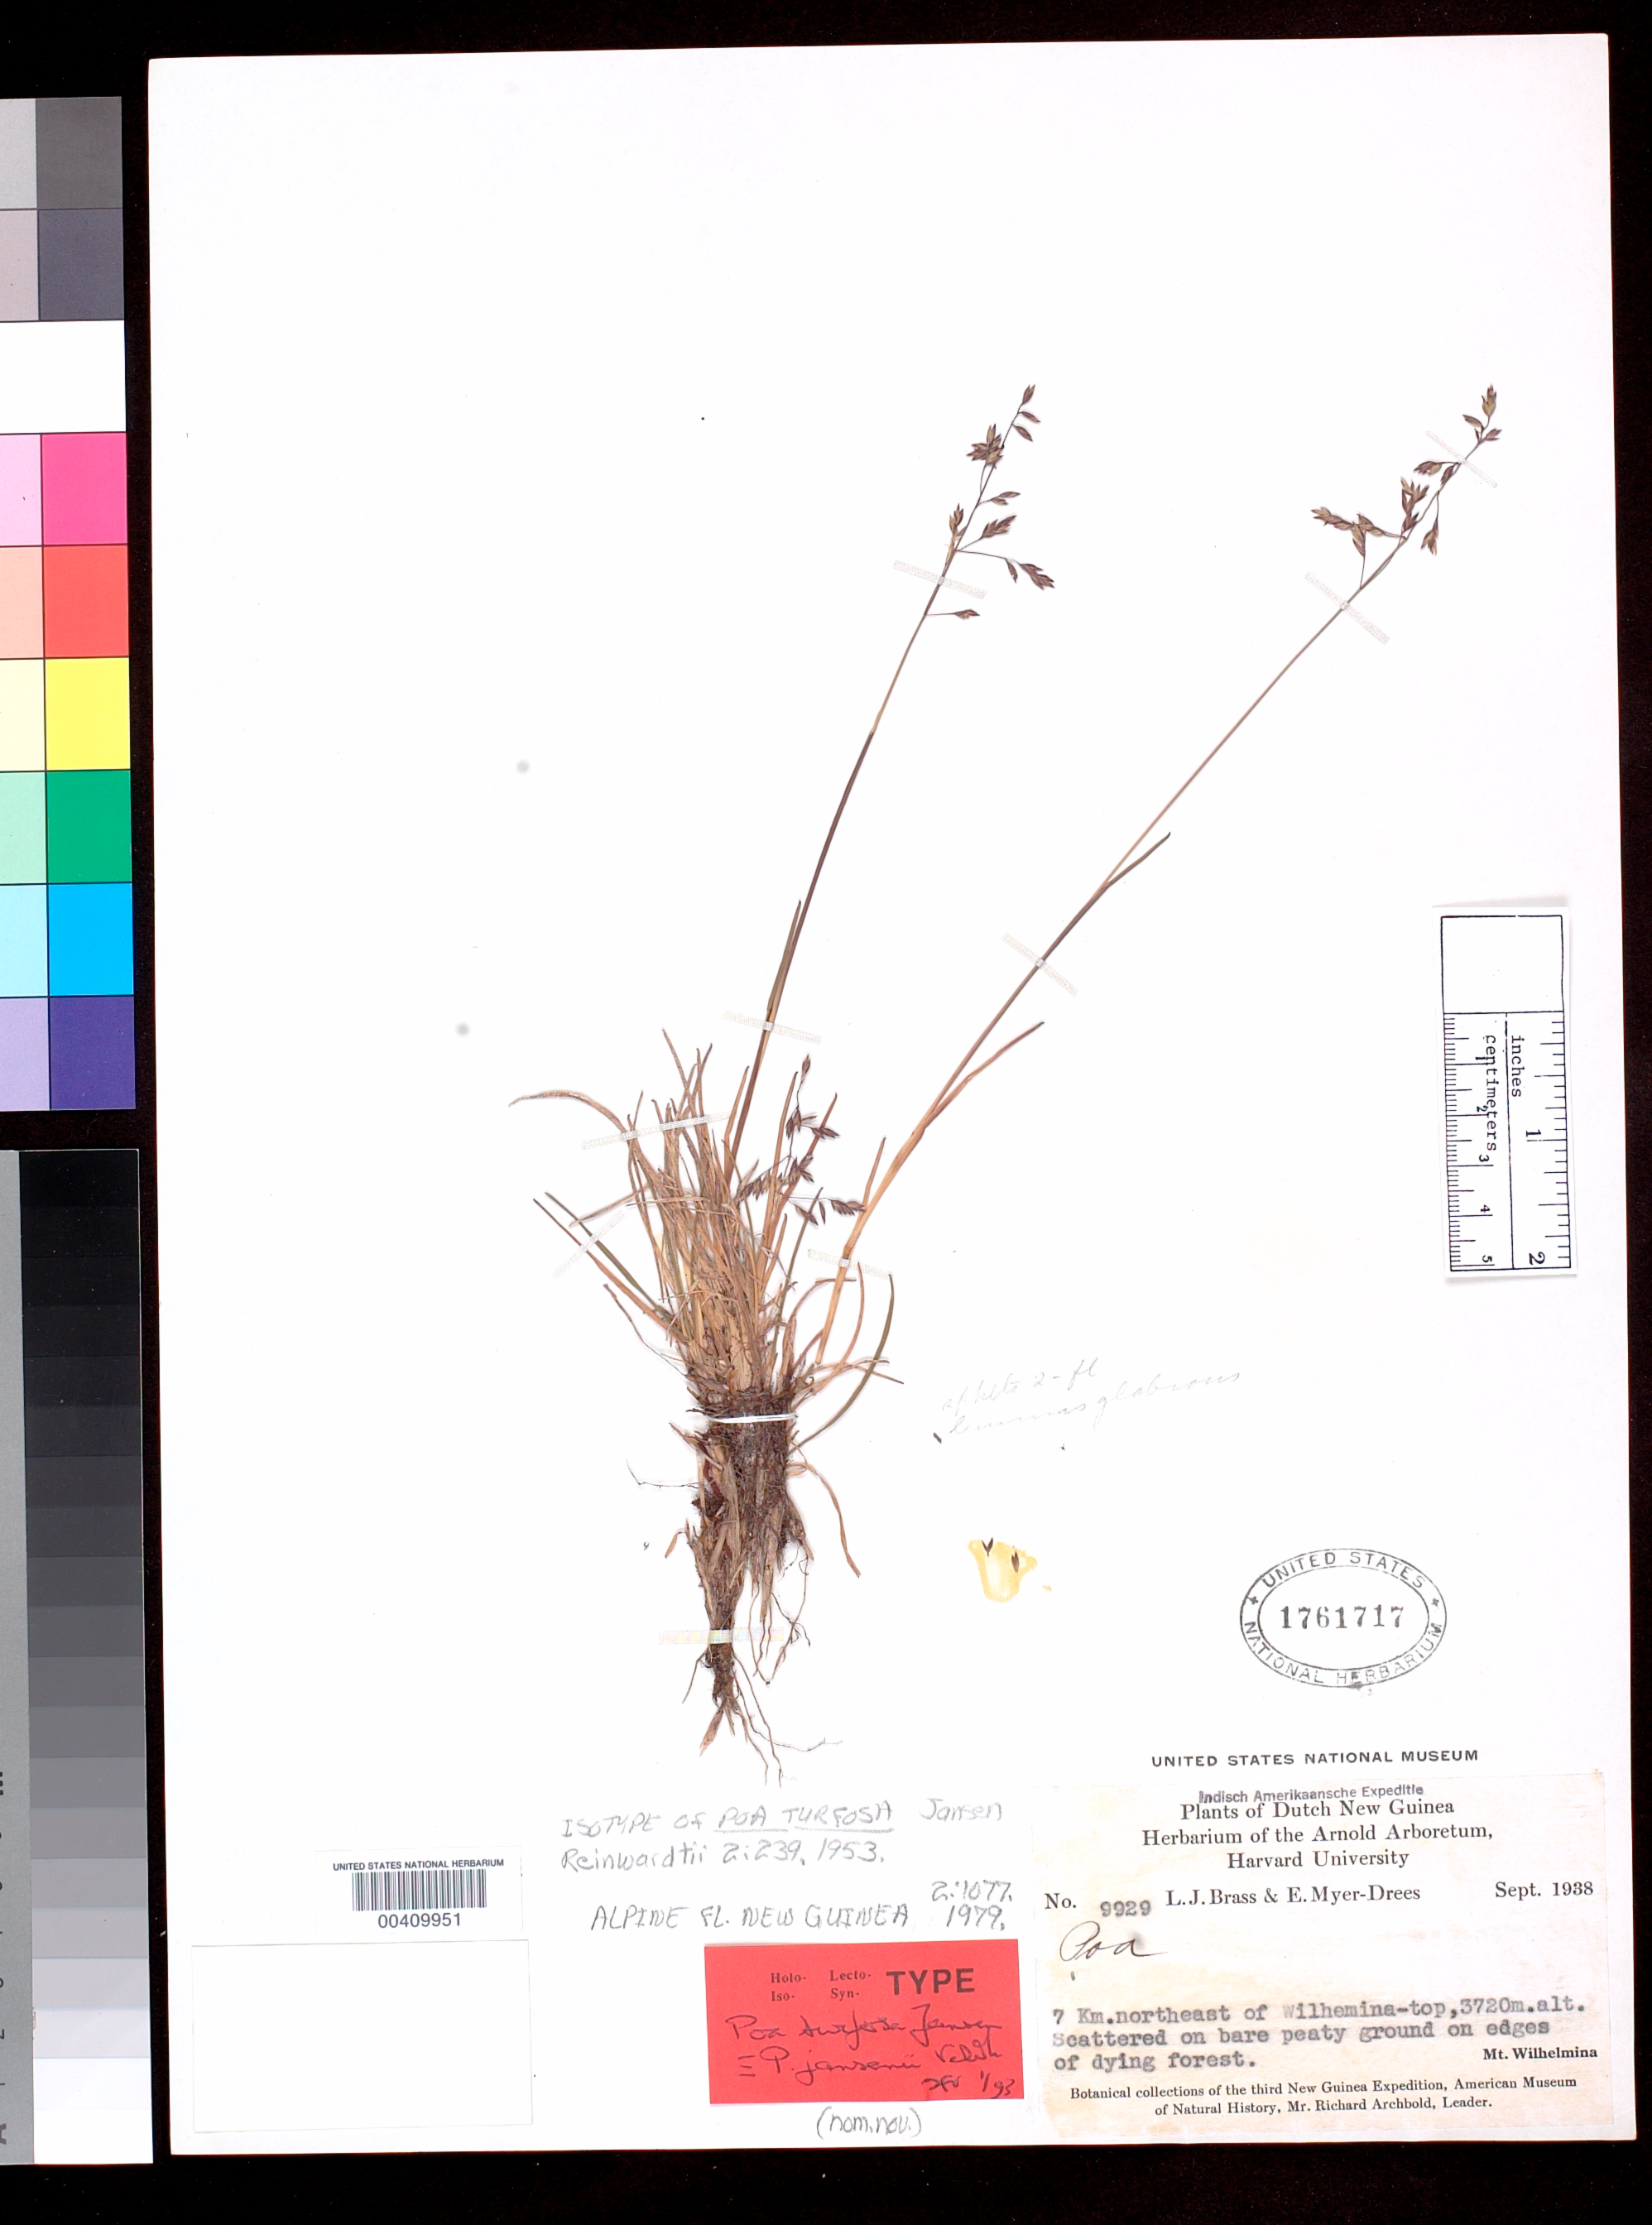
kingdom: Plantae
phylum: Tracheophyta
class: Liliopsida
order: Poales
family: Poaceae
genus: Poa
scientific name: Poa turfosa Jansen, nom. illeg.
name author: Jansen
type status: Isotype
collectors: L. J. Brass & R. Schodde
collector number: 9929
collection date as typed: Sep 1938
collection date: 1938-09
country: Indonesia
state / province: Papua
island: New Guinea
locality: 7 km NE of Wilhemina-top, Mt. Wilhelmina. Irian Barat.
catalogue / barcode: US 1761717